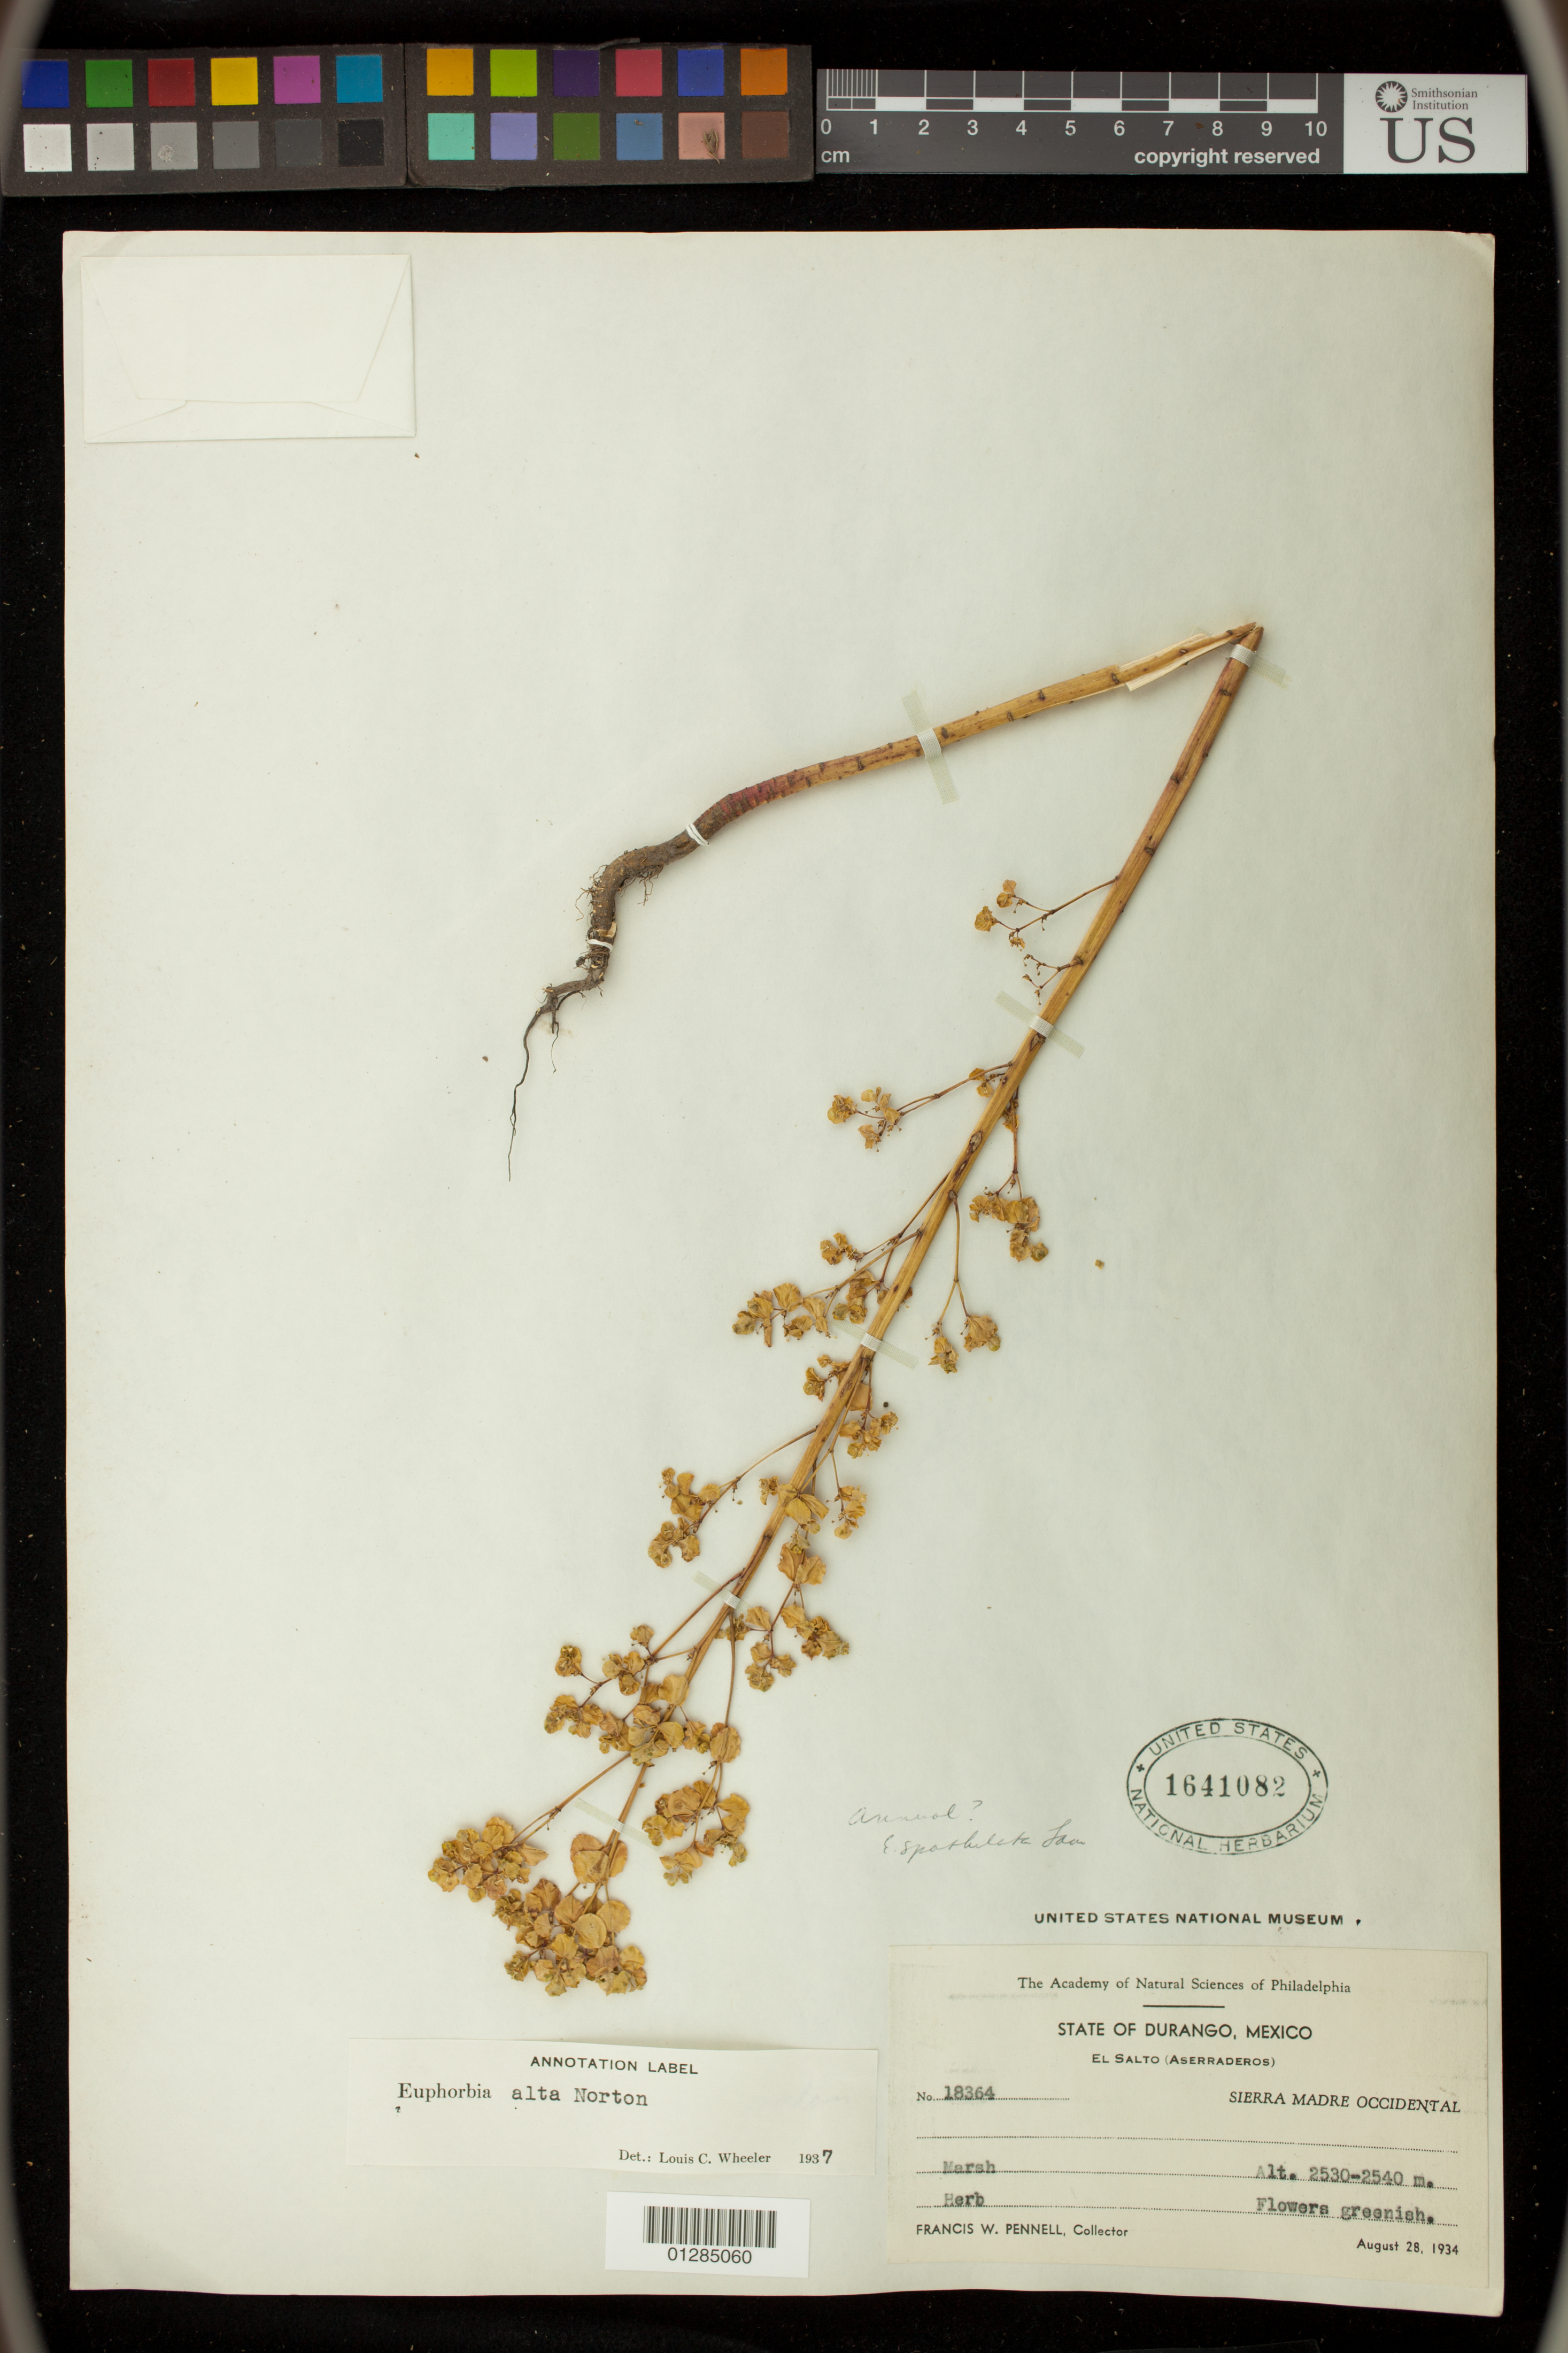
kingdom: Plantae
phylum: Tracheophyta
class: Magnoliopsida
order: Malpighiales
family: Euphorbiaceae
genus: Euphorbia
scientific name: Euphorbia alta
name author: Norton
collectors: F. W. Pennell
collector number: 18364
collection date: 1934-08-28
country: Mexico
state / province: Durango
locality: El Salto (Aserraderos); Sierra Madre Occidental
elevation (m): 2530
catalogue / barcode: US 1641082